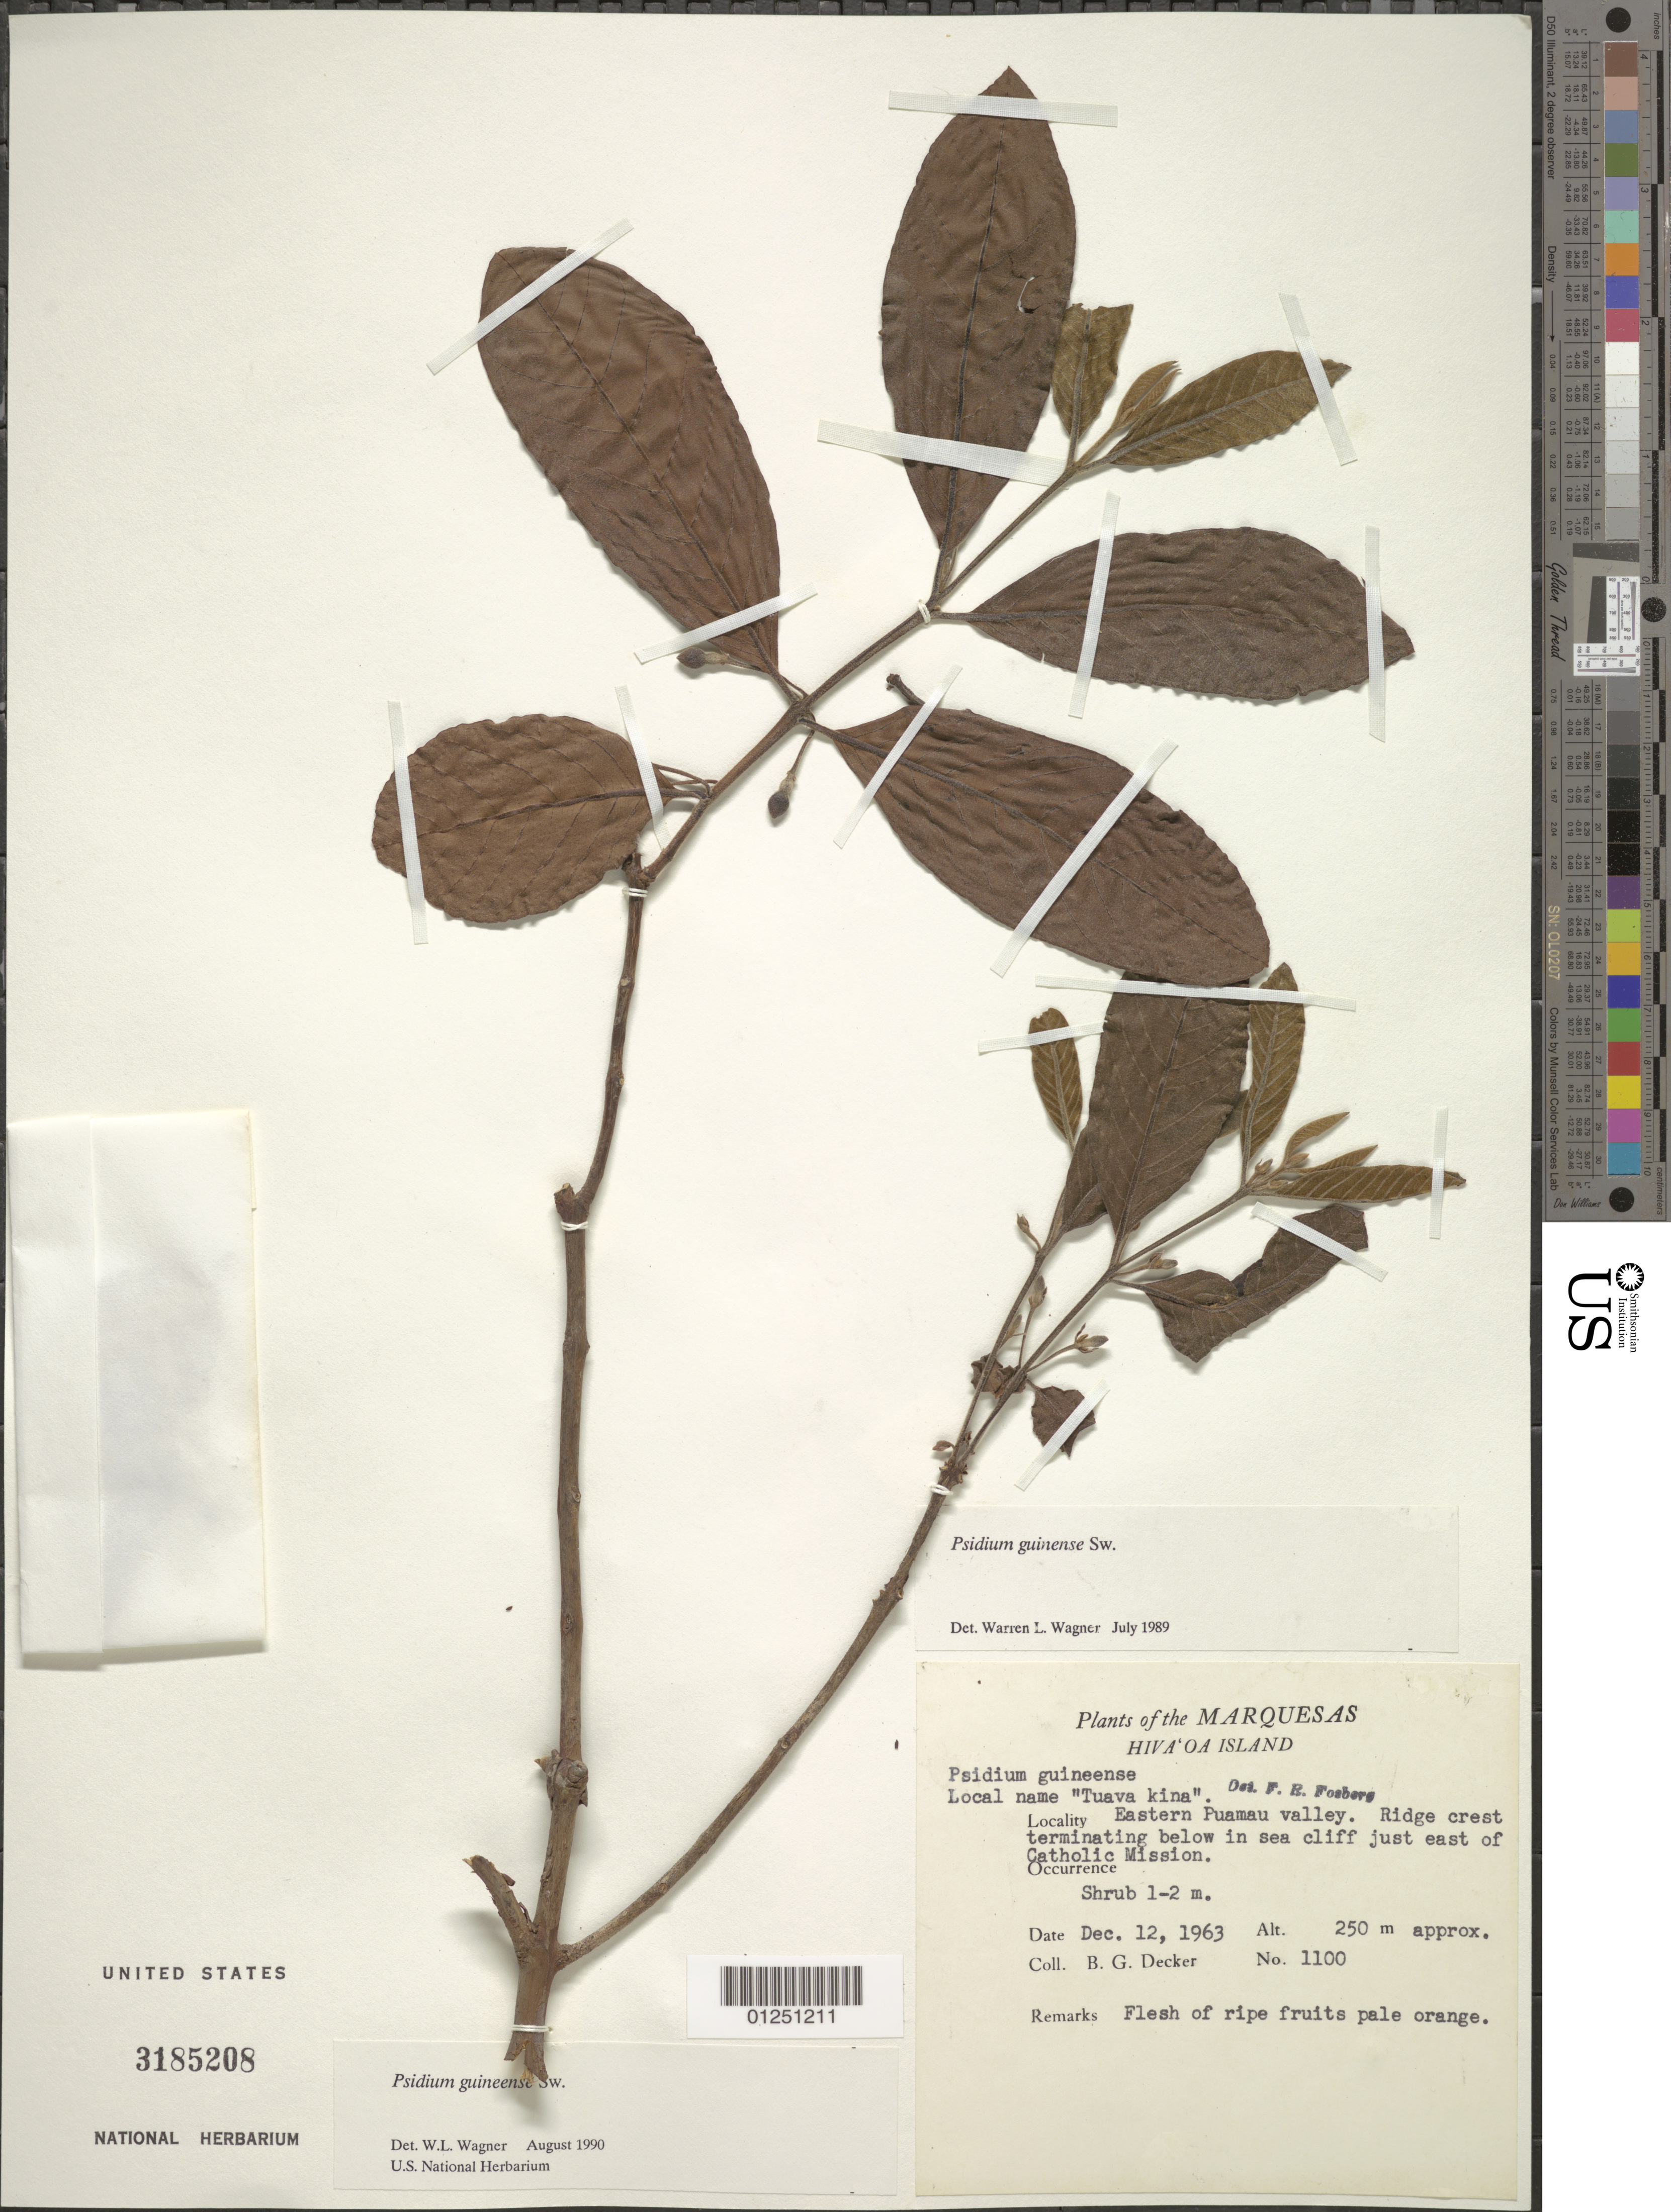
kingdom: Plantae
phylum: Tracheophyta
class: Magnoliopsida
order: Myrtales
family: Myrtaceae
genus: Psidium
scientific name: Psidium guineense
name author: Sw.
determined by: Wagner, W. L., (BOT), Smithsonian Institution - National Museum of Natural History (UNITED STATES)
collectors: B. G. Decker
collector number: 1100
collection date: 1963-12-12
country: French Polynesia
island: Hiva Oa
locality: E Puamau Valley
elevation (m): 25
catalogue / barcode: US 3185208